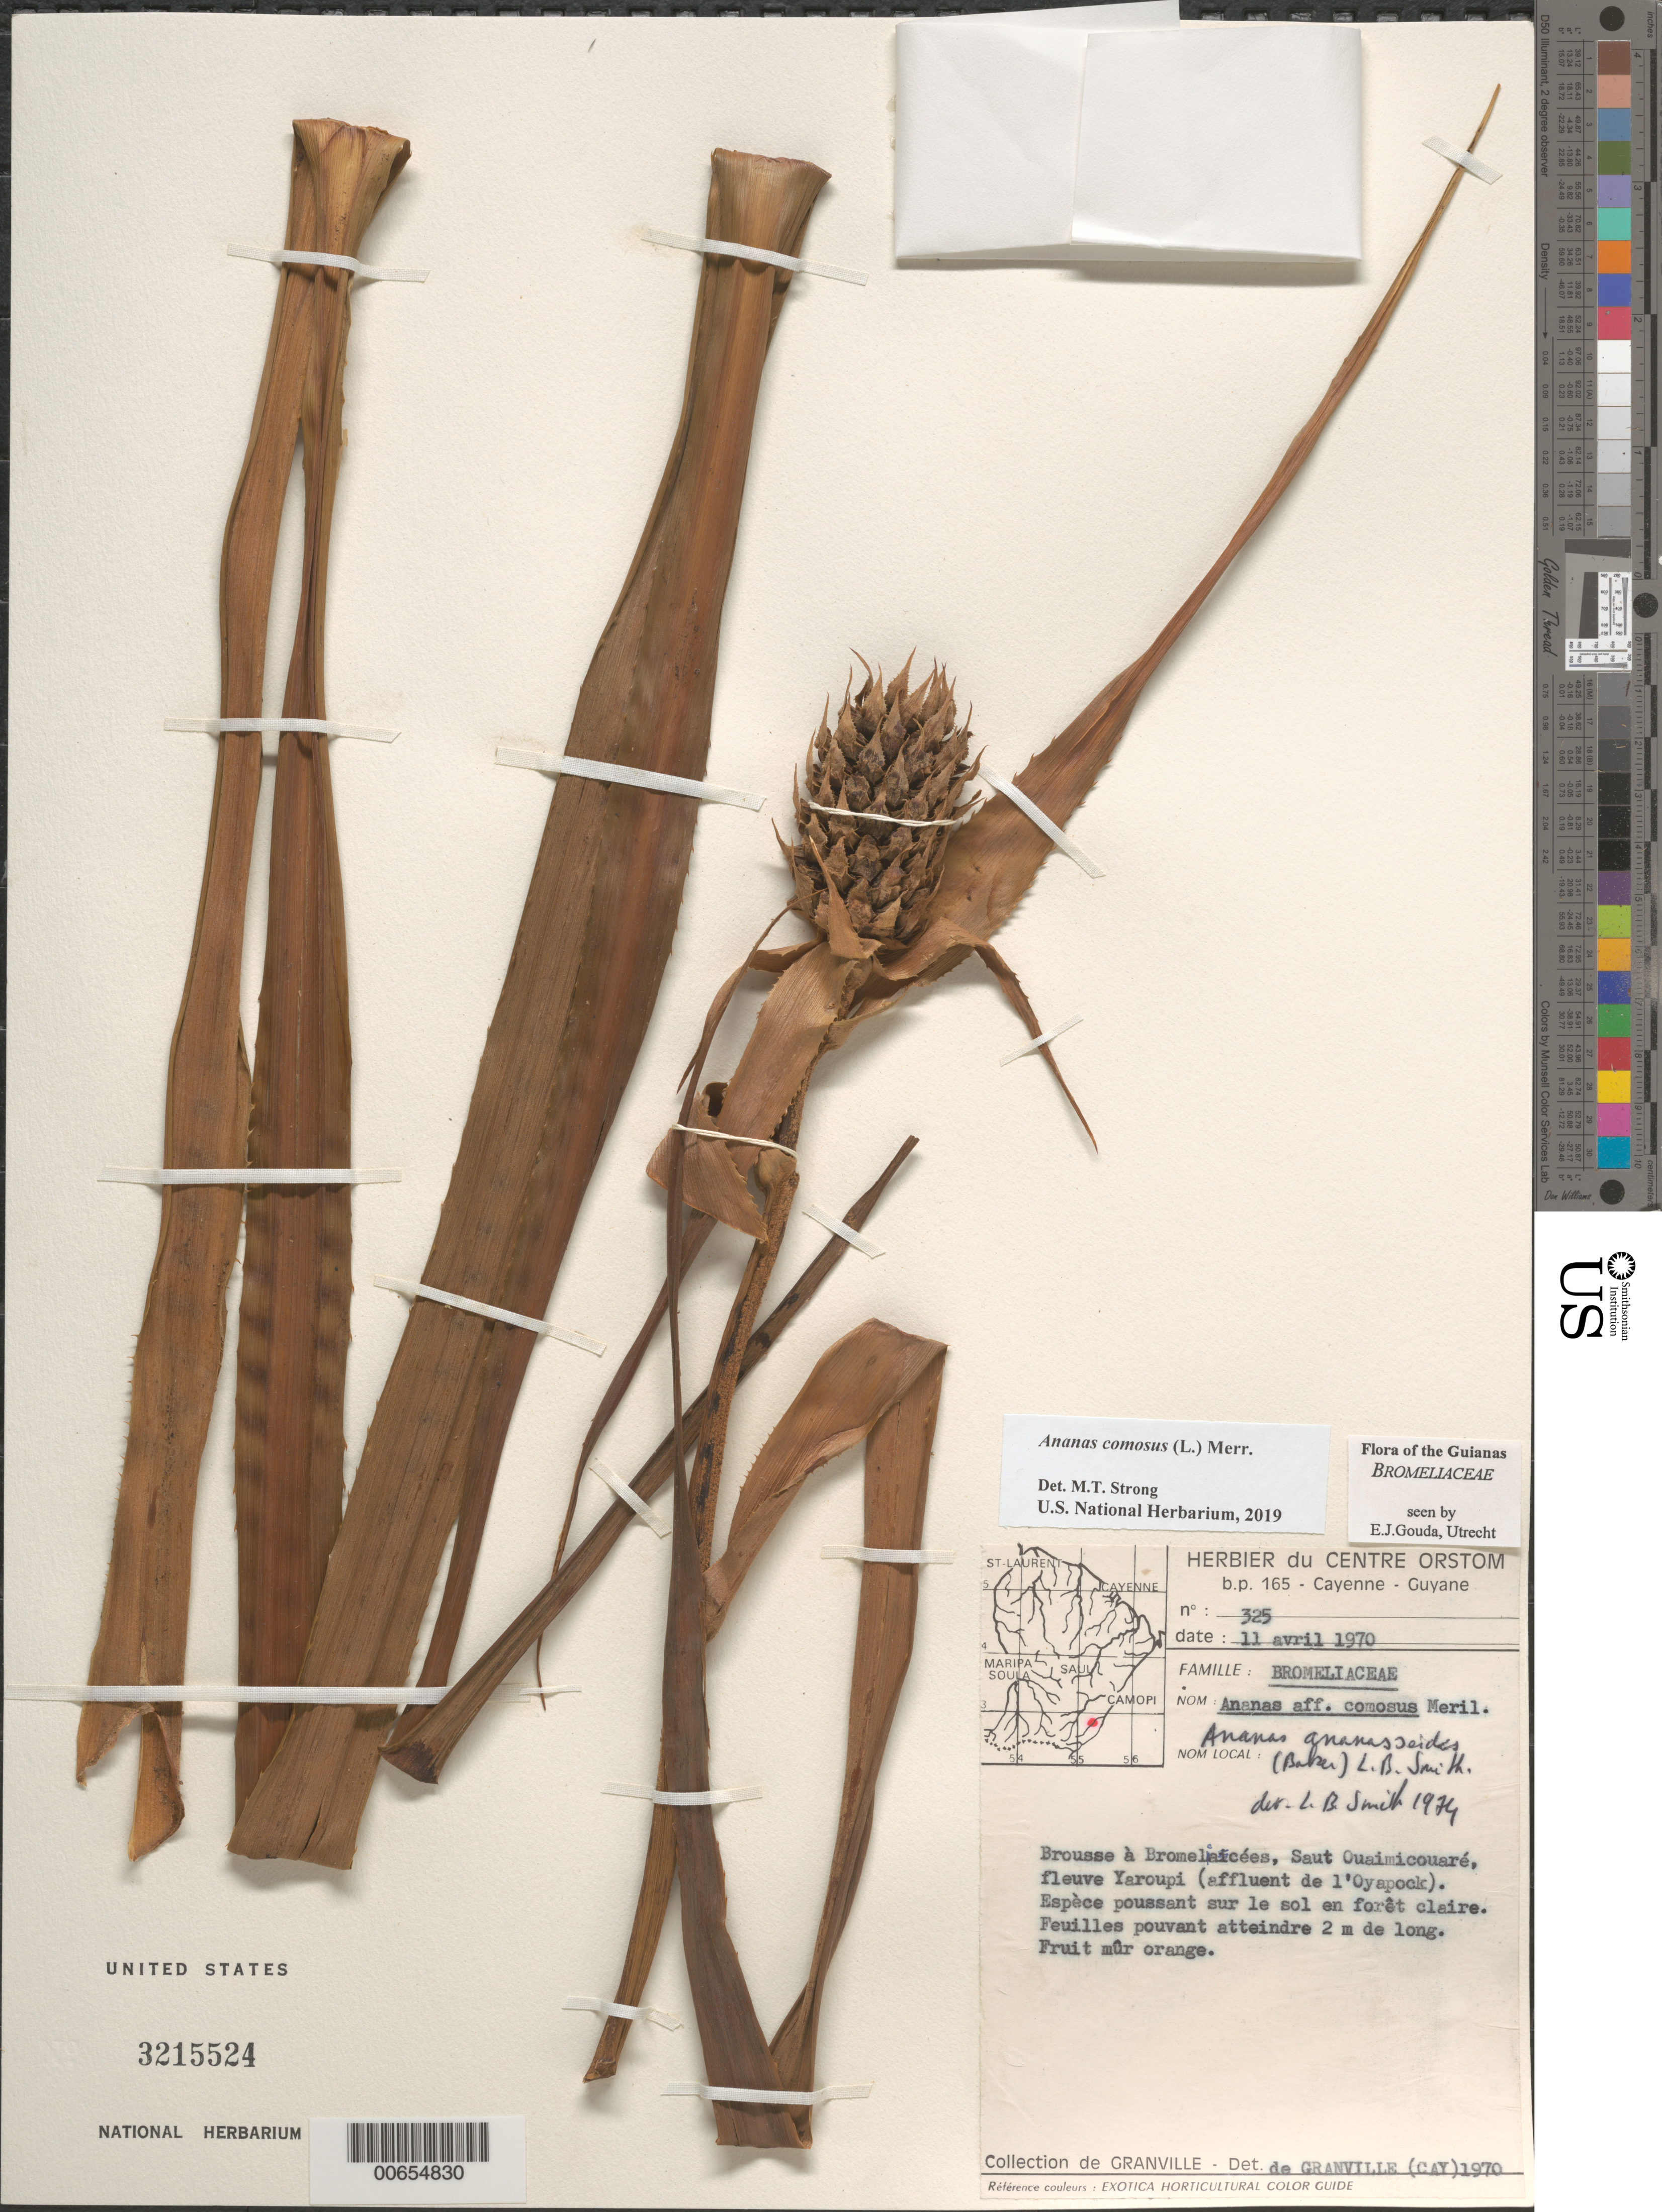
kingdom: Plantae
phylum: Tracheophyta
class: Liliopsida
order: Poales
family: Bromeliaceae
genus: Ananas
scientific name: Ananas comosus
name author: (L.) Merr.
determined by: Strong, Mark T., (BOT), Smithsonian Institution - National Museum of Natural History (UNITED STATES)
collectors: J.-J. de Granville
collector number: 325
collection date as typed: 11-Apr-70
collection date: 1970-04-11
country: French Guiana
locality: Fleuve Yaroupi (affl. de l'Oyapock), Saut Ouaimicouaré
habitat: Forest clearing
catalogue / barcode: US 3215524